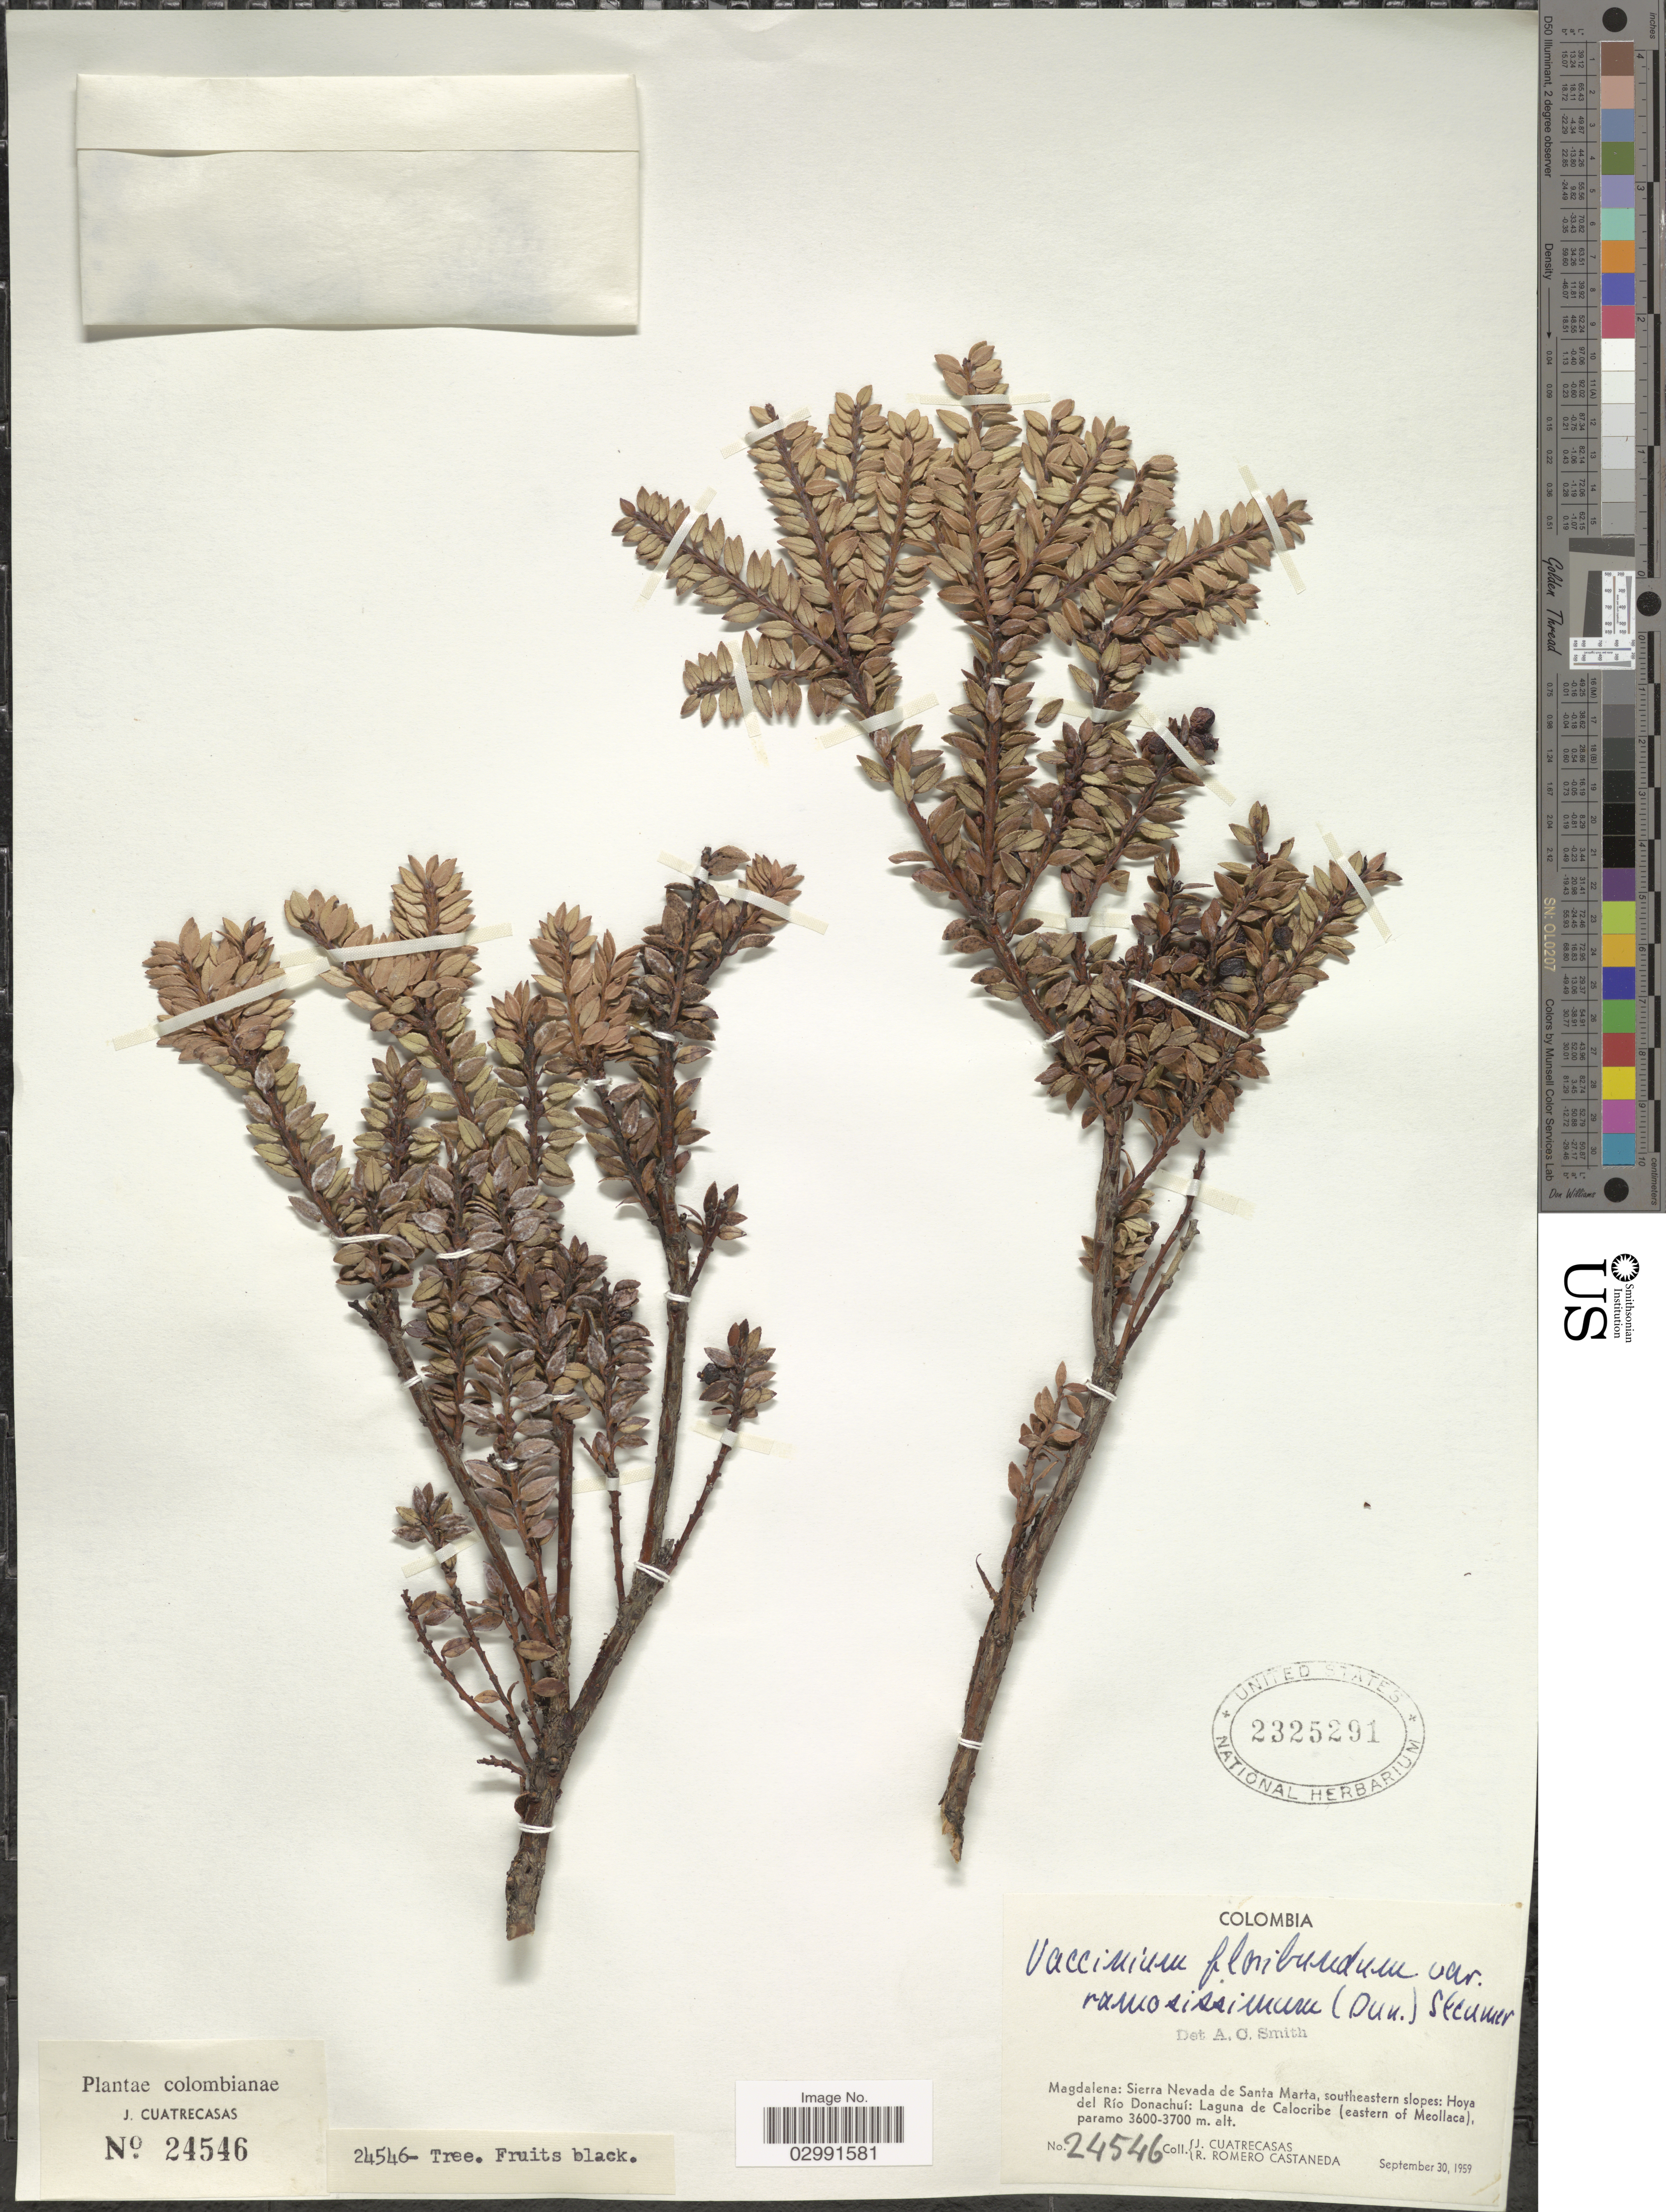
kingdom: Plantae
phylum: Tracheophyta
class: Magnoliopsida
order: Ericales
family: Ericaceae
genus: Vaccinium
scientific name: Vaccinium floribundum var. ramosissimum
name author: Kunth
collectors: J. Cuatrecasas & R. Romero Castañeda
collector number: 24546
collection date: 1959-09-30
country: Colombia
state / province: Magdalena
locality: Sierra Nevada de Santa Marta, southeastern slopes: Hoya del Río Donachuí: Laguna de Calocribe (eastern of Meollaca), paramo.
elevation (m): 3600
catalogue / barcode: US 2325291